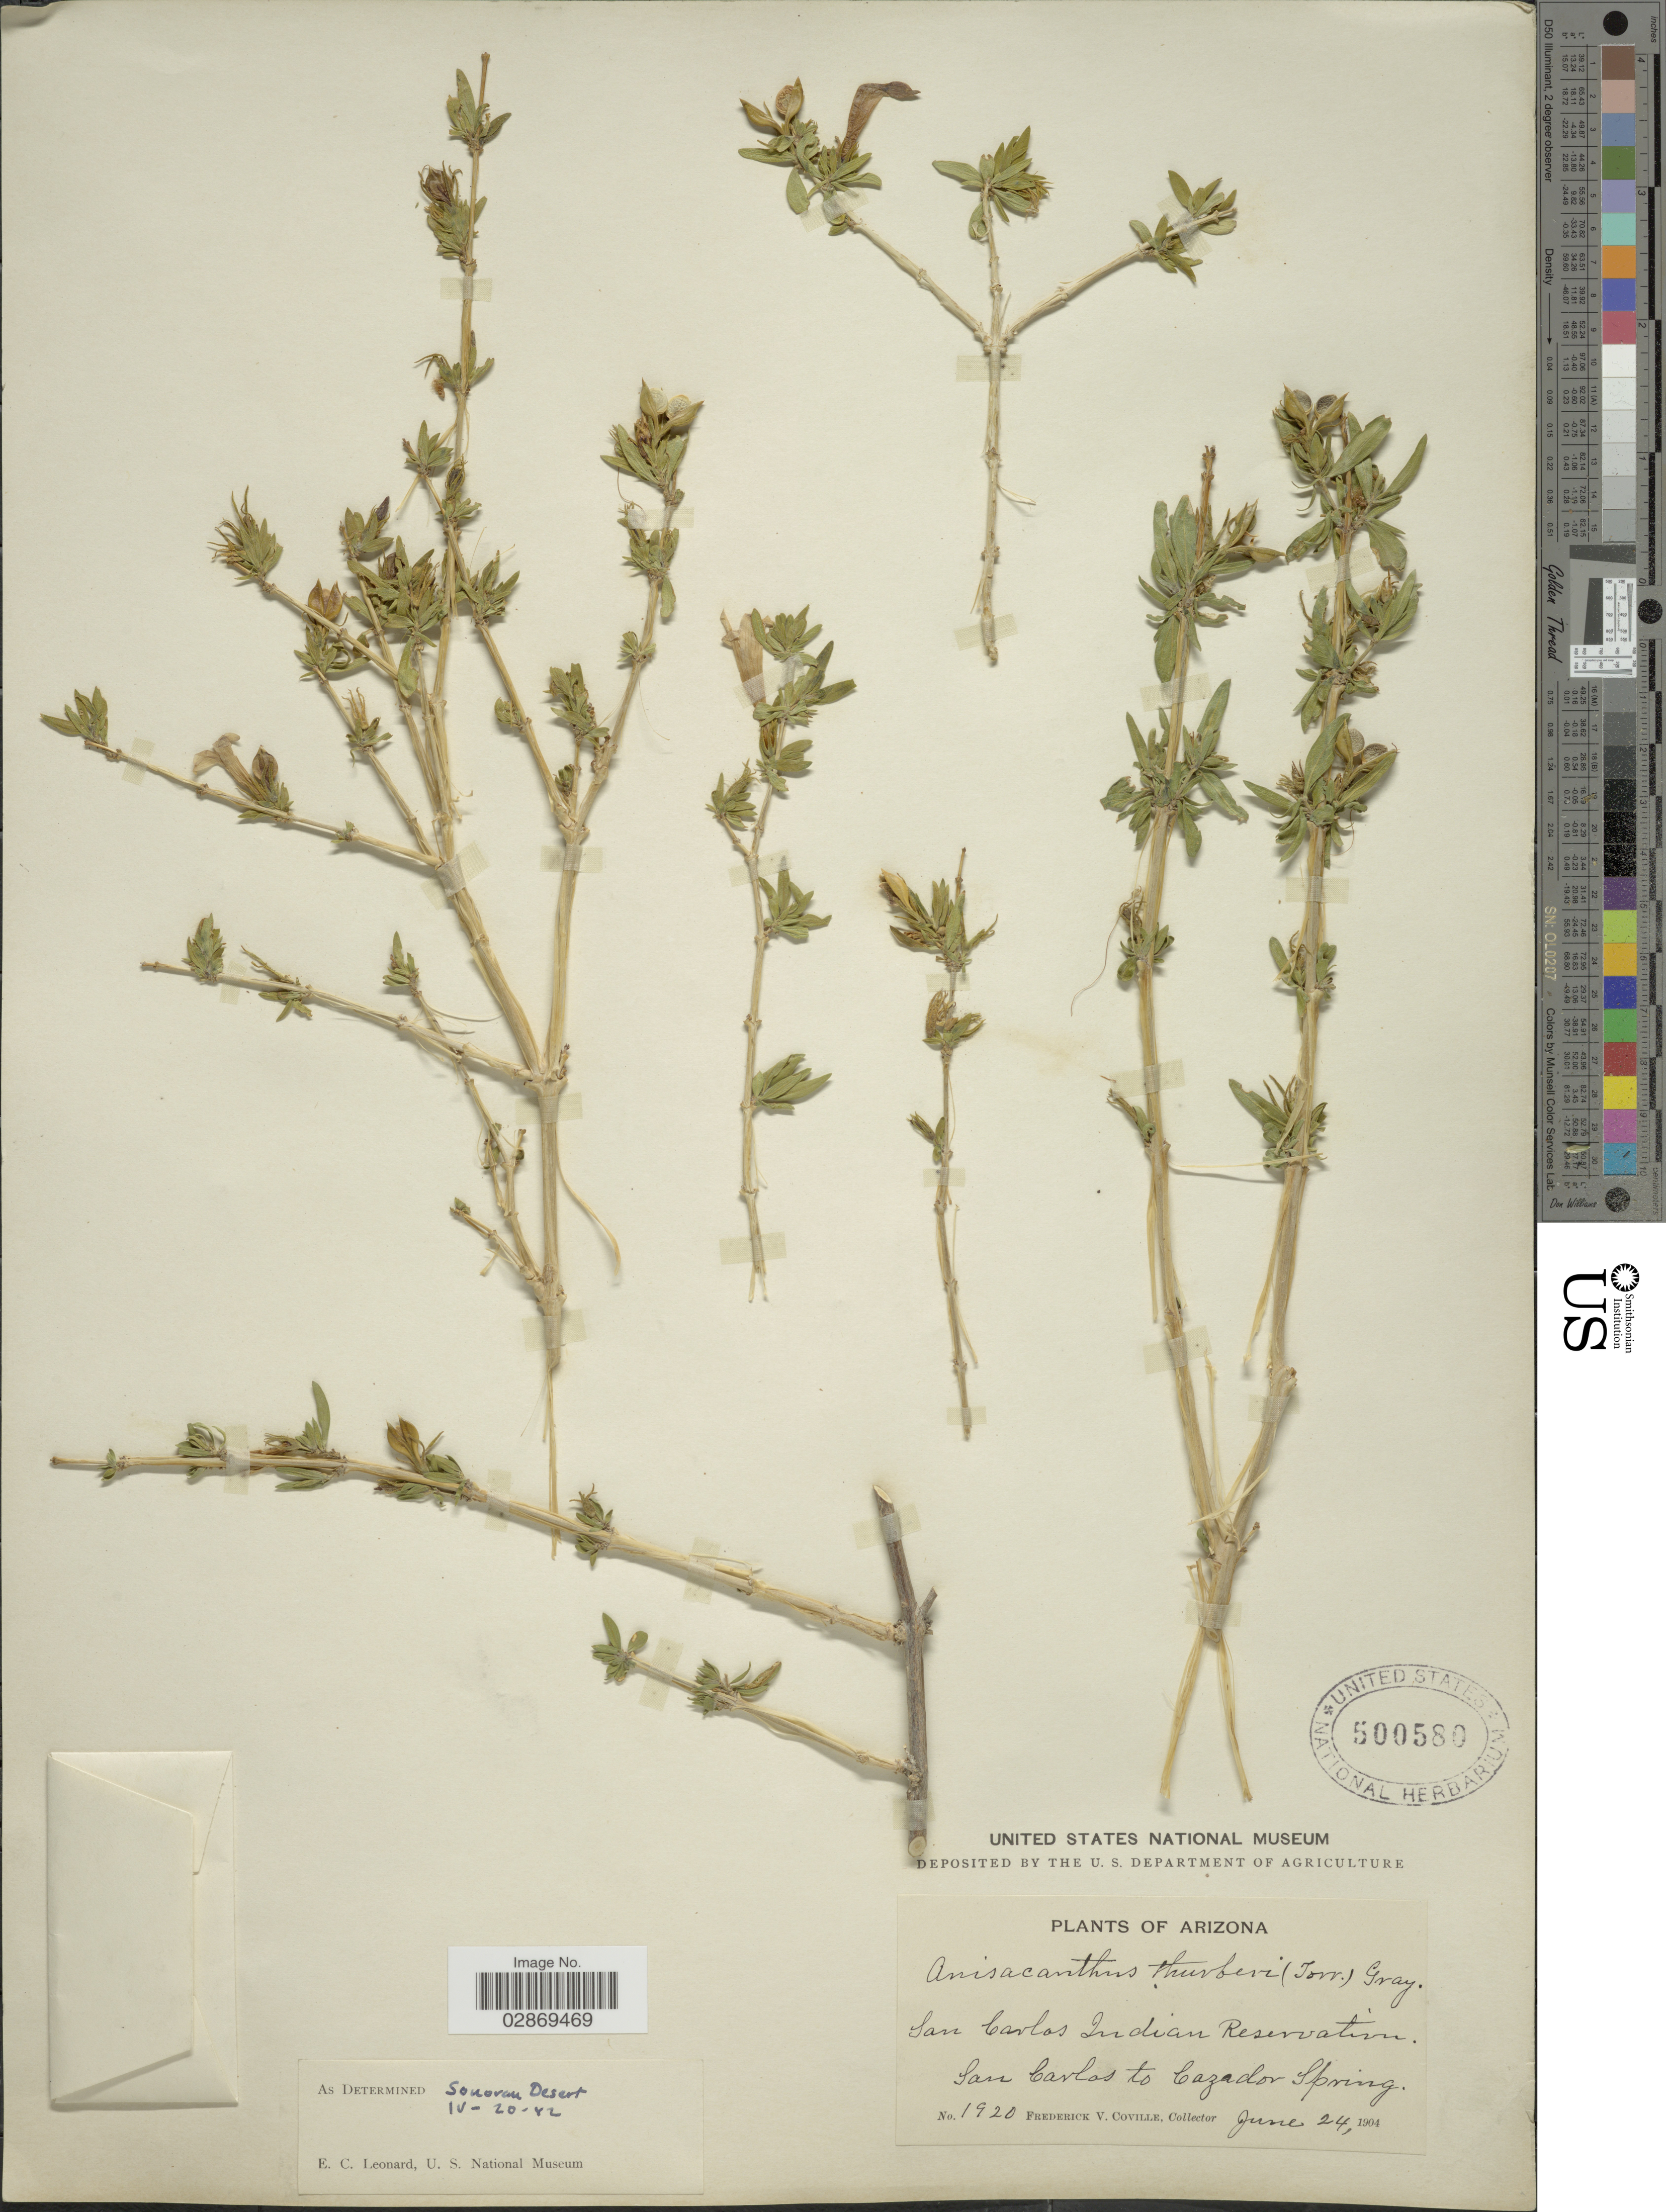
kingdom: Plantae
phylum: Tracheophyta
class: Magnoliopsida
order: Lamiales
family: Acanthaceae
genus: Anisacanthus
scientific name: Anisacanthus thurberi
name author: (Torr.) A. Gray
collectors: F. V. Coville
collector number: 1920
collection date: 1904-06-24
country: United States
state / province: Arizona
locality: San Carlos Indian Reservation, San Carlos to Cazador Spring.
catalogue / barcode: US 500580